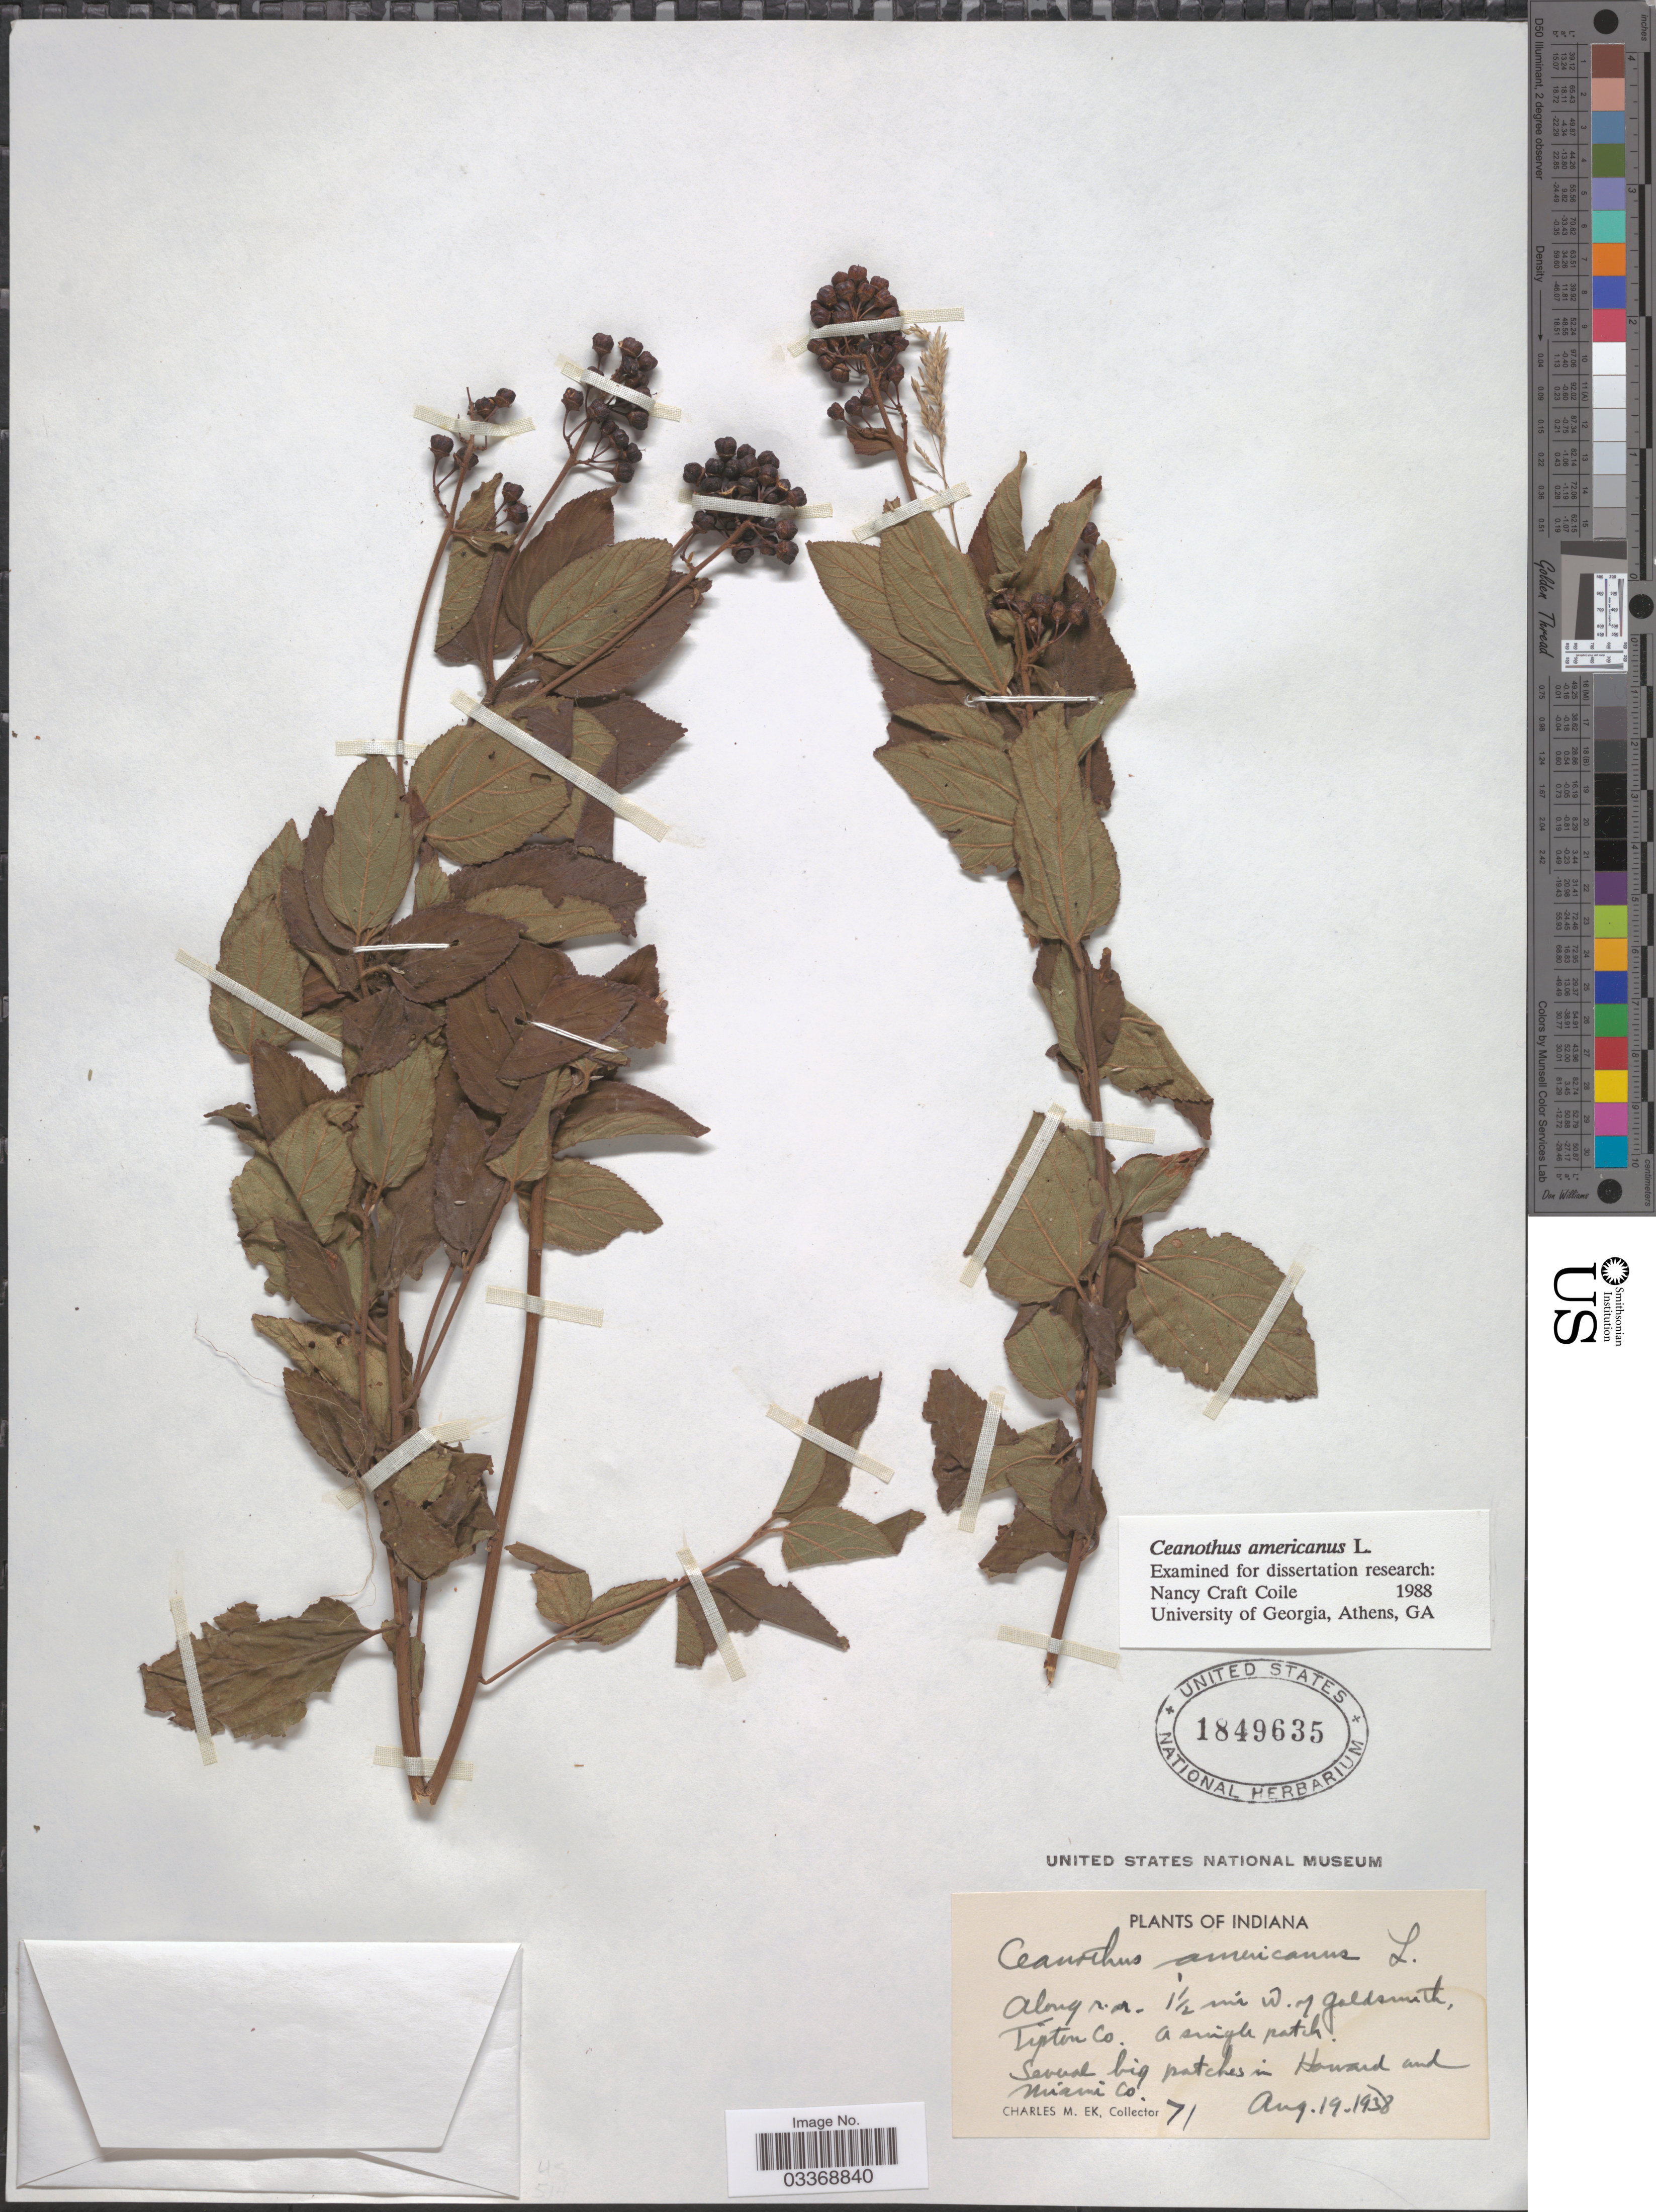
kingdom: Plantae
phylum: Tracheophyta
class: Magnoliopsida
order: Rosales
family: Rhamnaceae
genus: Ceanothus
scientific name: Ceanothus americanus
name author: L.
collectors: C. Ek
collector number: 71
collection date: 1938-08-19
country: United States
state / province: Indiana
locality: Along r.r. 1½ mi W. of Goldsmith, Tipton Co. Howard and Miami Co.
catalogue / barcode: US 1849635